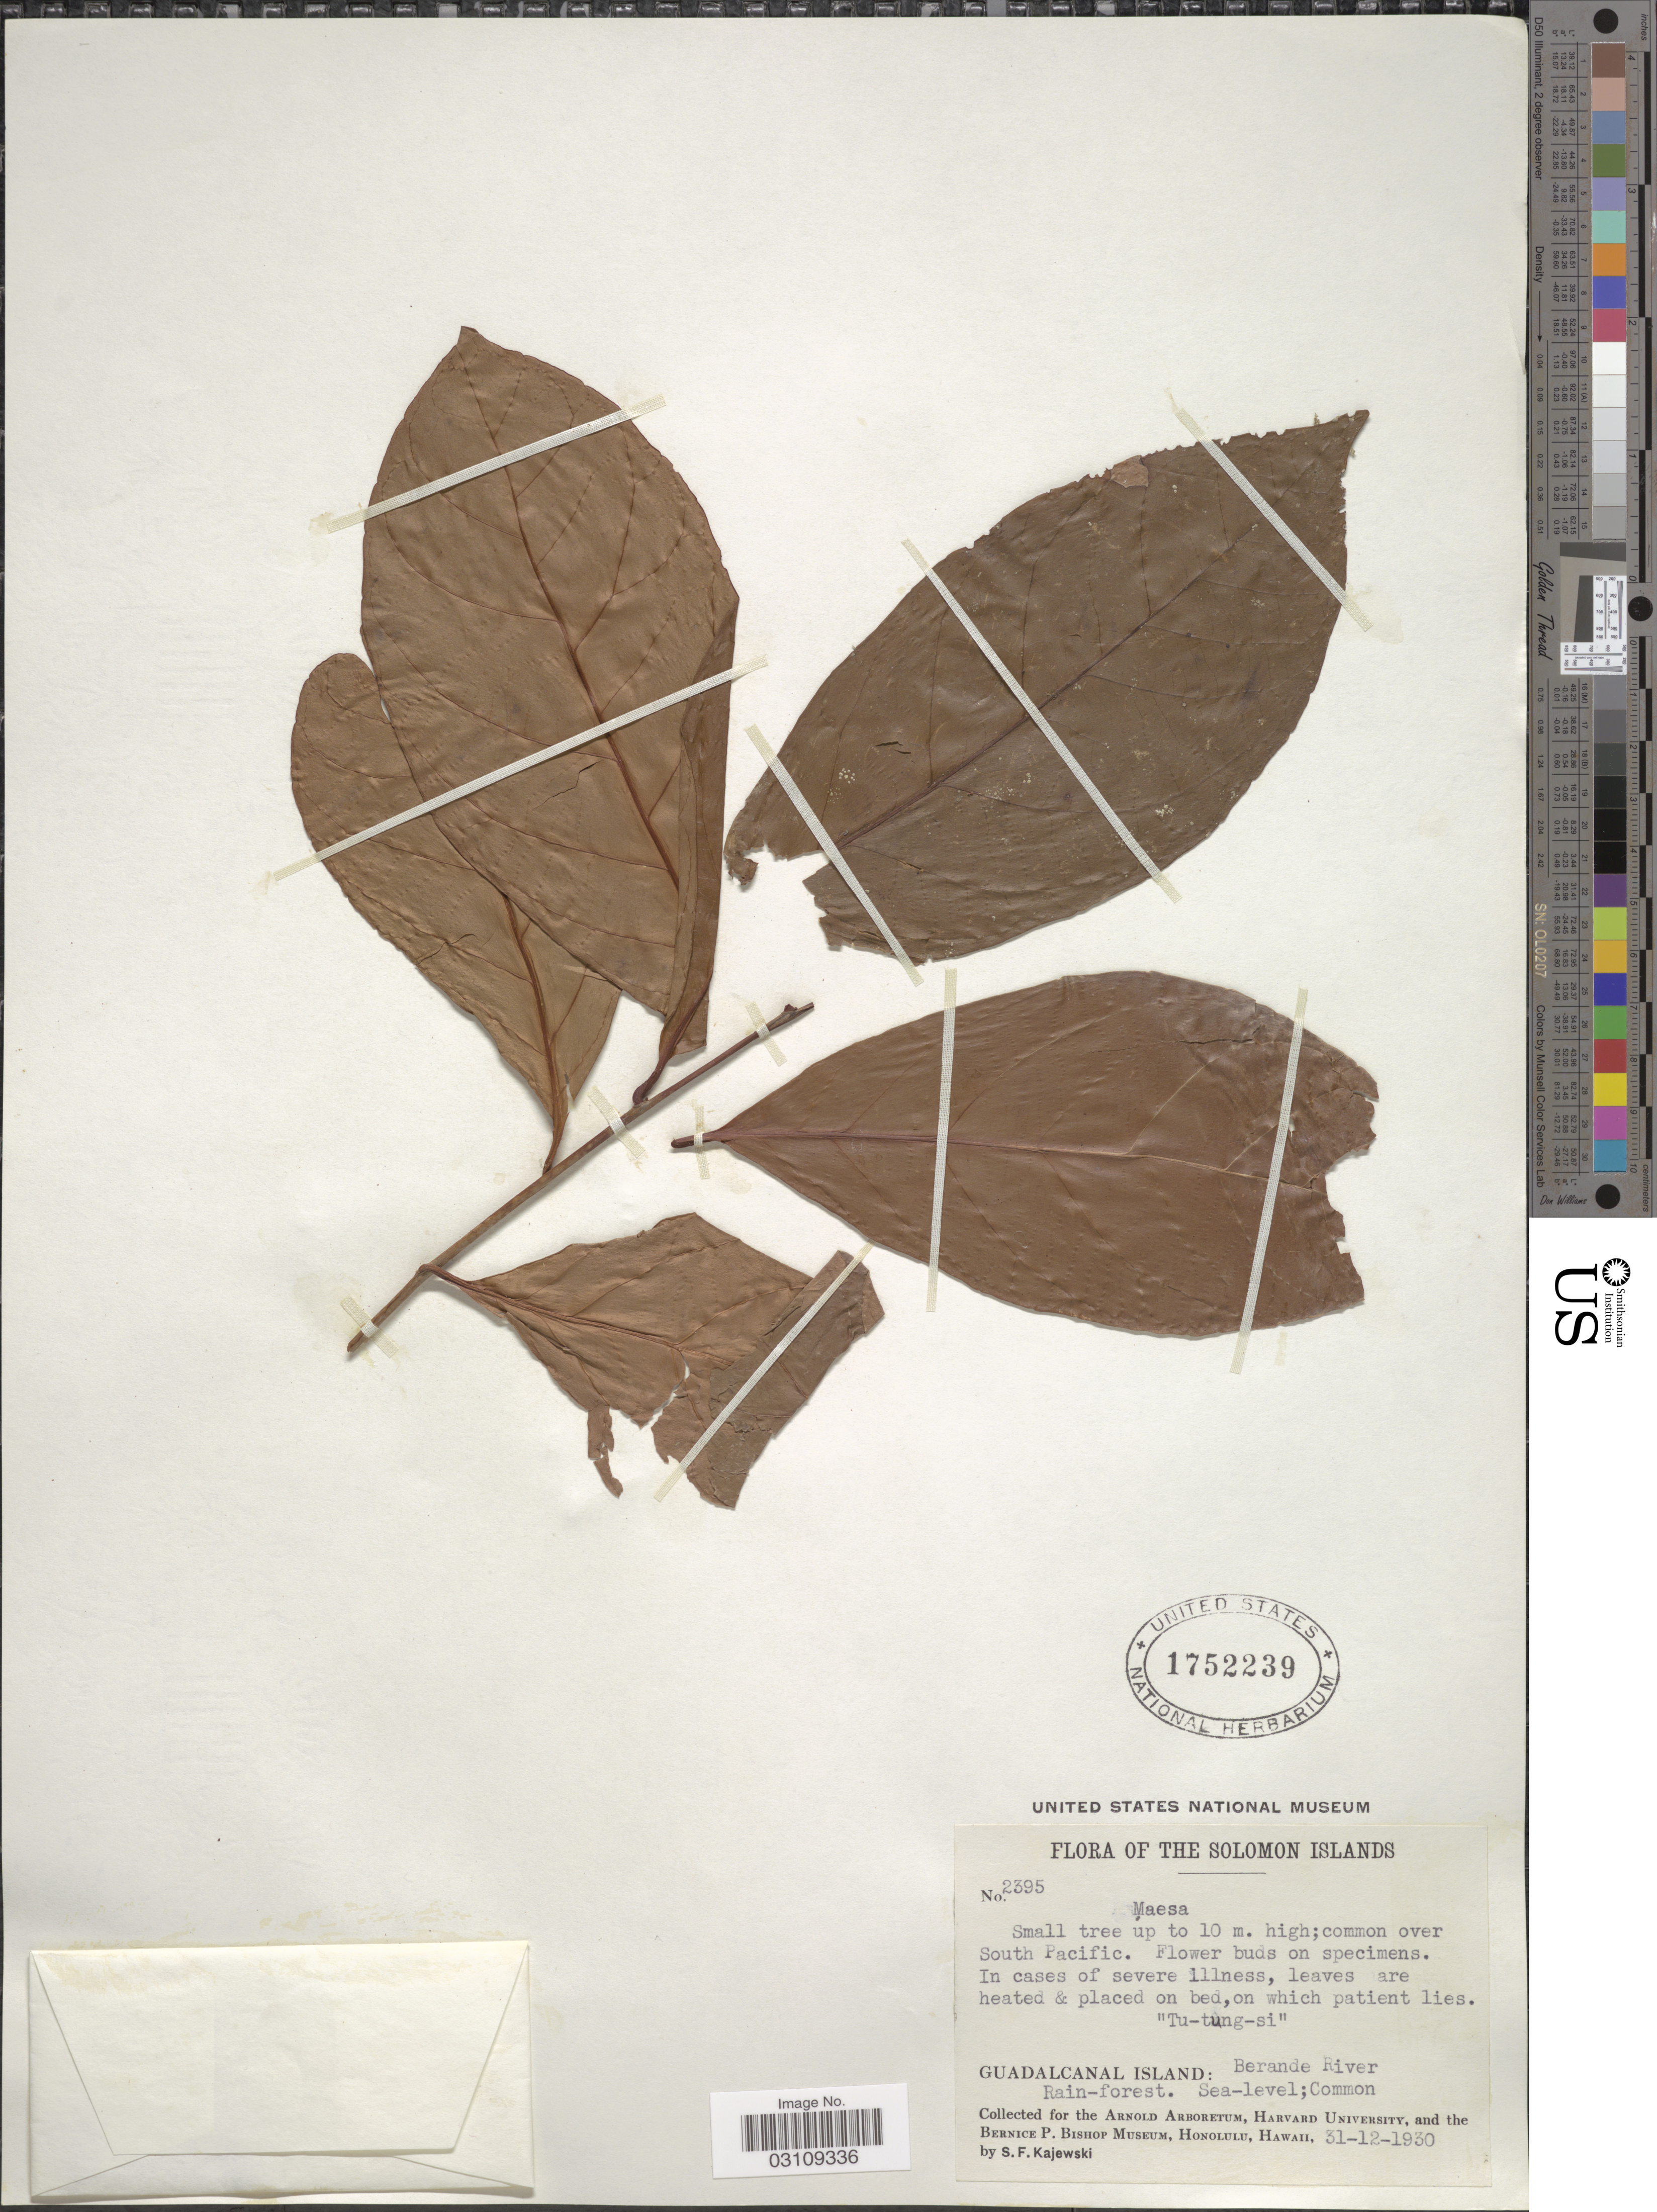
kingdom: Plantae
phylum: Tracheophyta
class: Magnoliopsida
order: Ericales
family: Primulaceae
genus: Maesa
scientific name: Maesa sp.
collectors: S. Kajewski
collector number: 2395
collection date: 1930-12-31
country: Solomon Islands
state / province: Solomon Islands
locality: Guadalcanal Island: Berande River.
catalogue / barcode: US 1752239